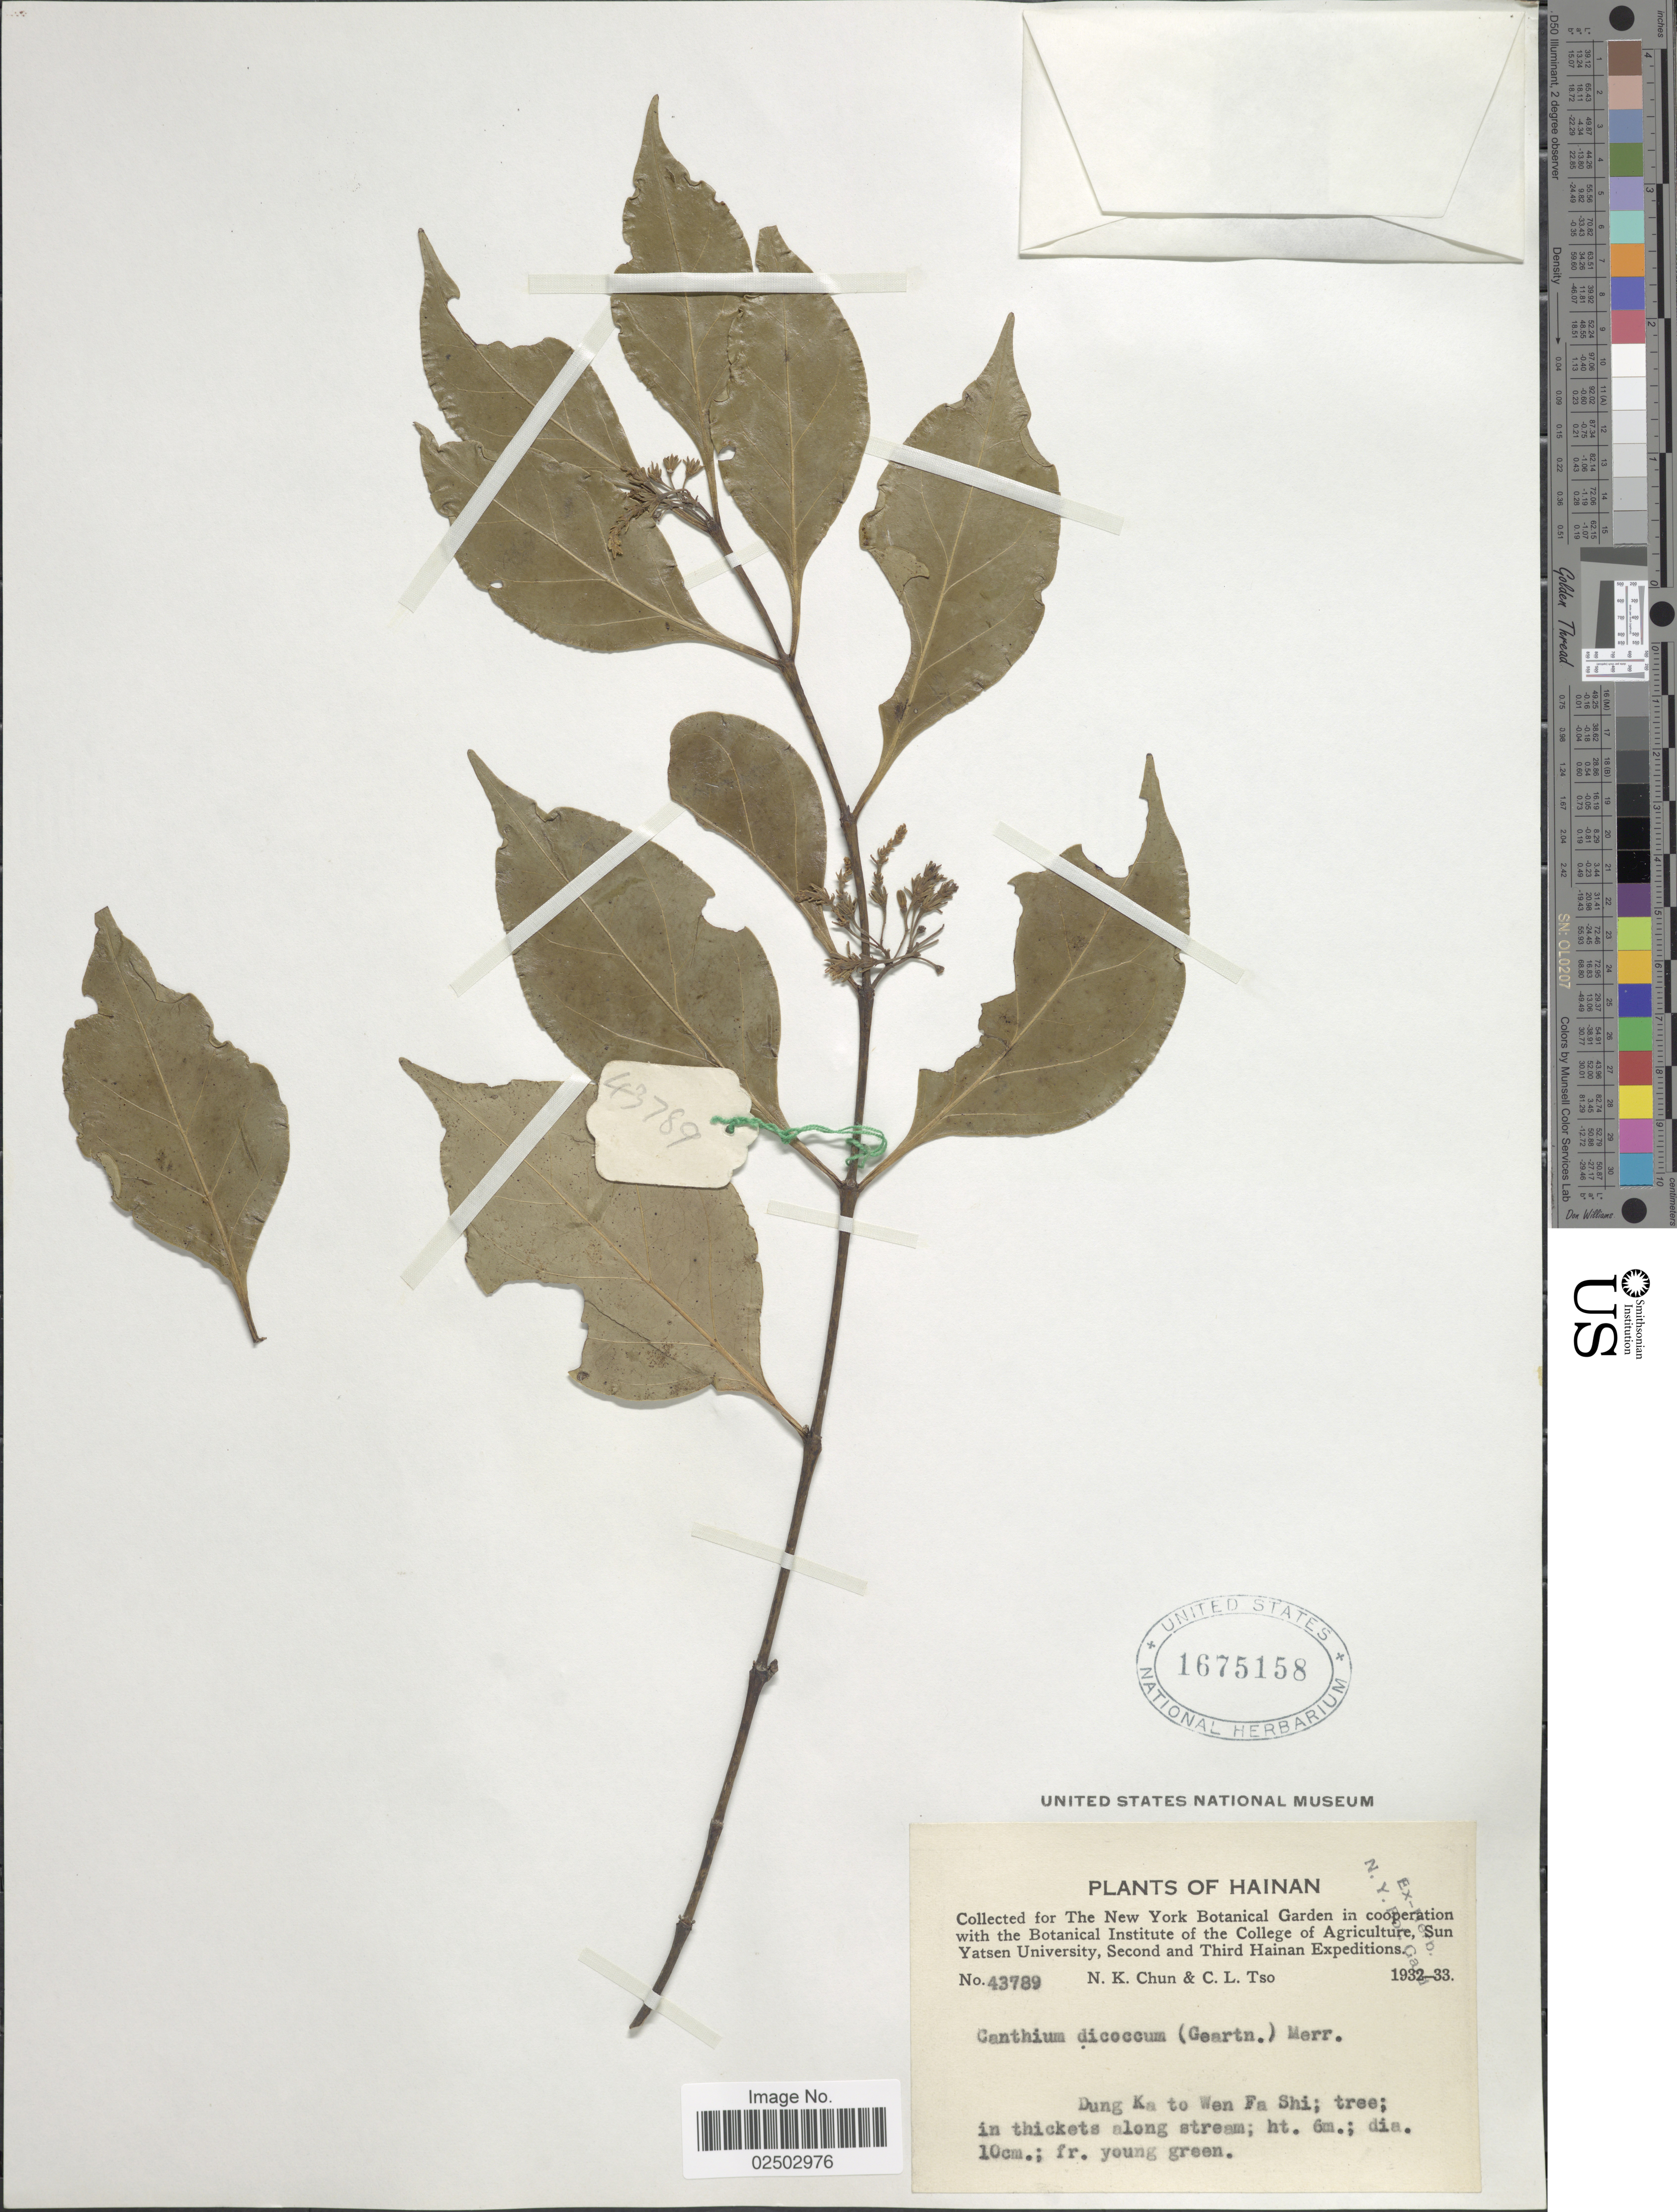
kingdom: Plantae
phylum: Tracheophyta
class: Magnoliopsida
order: Gentianales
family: Rubiaceae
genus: Canthium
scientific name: Canthium dicoccum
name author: (Gaertn.) Merr.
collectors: N. K. Chun & C. Tso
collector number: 43789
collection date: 1932/1933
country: China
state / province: Hainan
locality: Dung Ka to Wen Fa Shi; in thickets along stream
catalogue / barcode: US 1675158